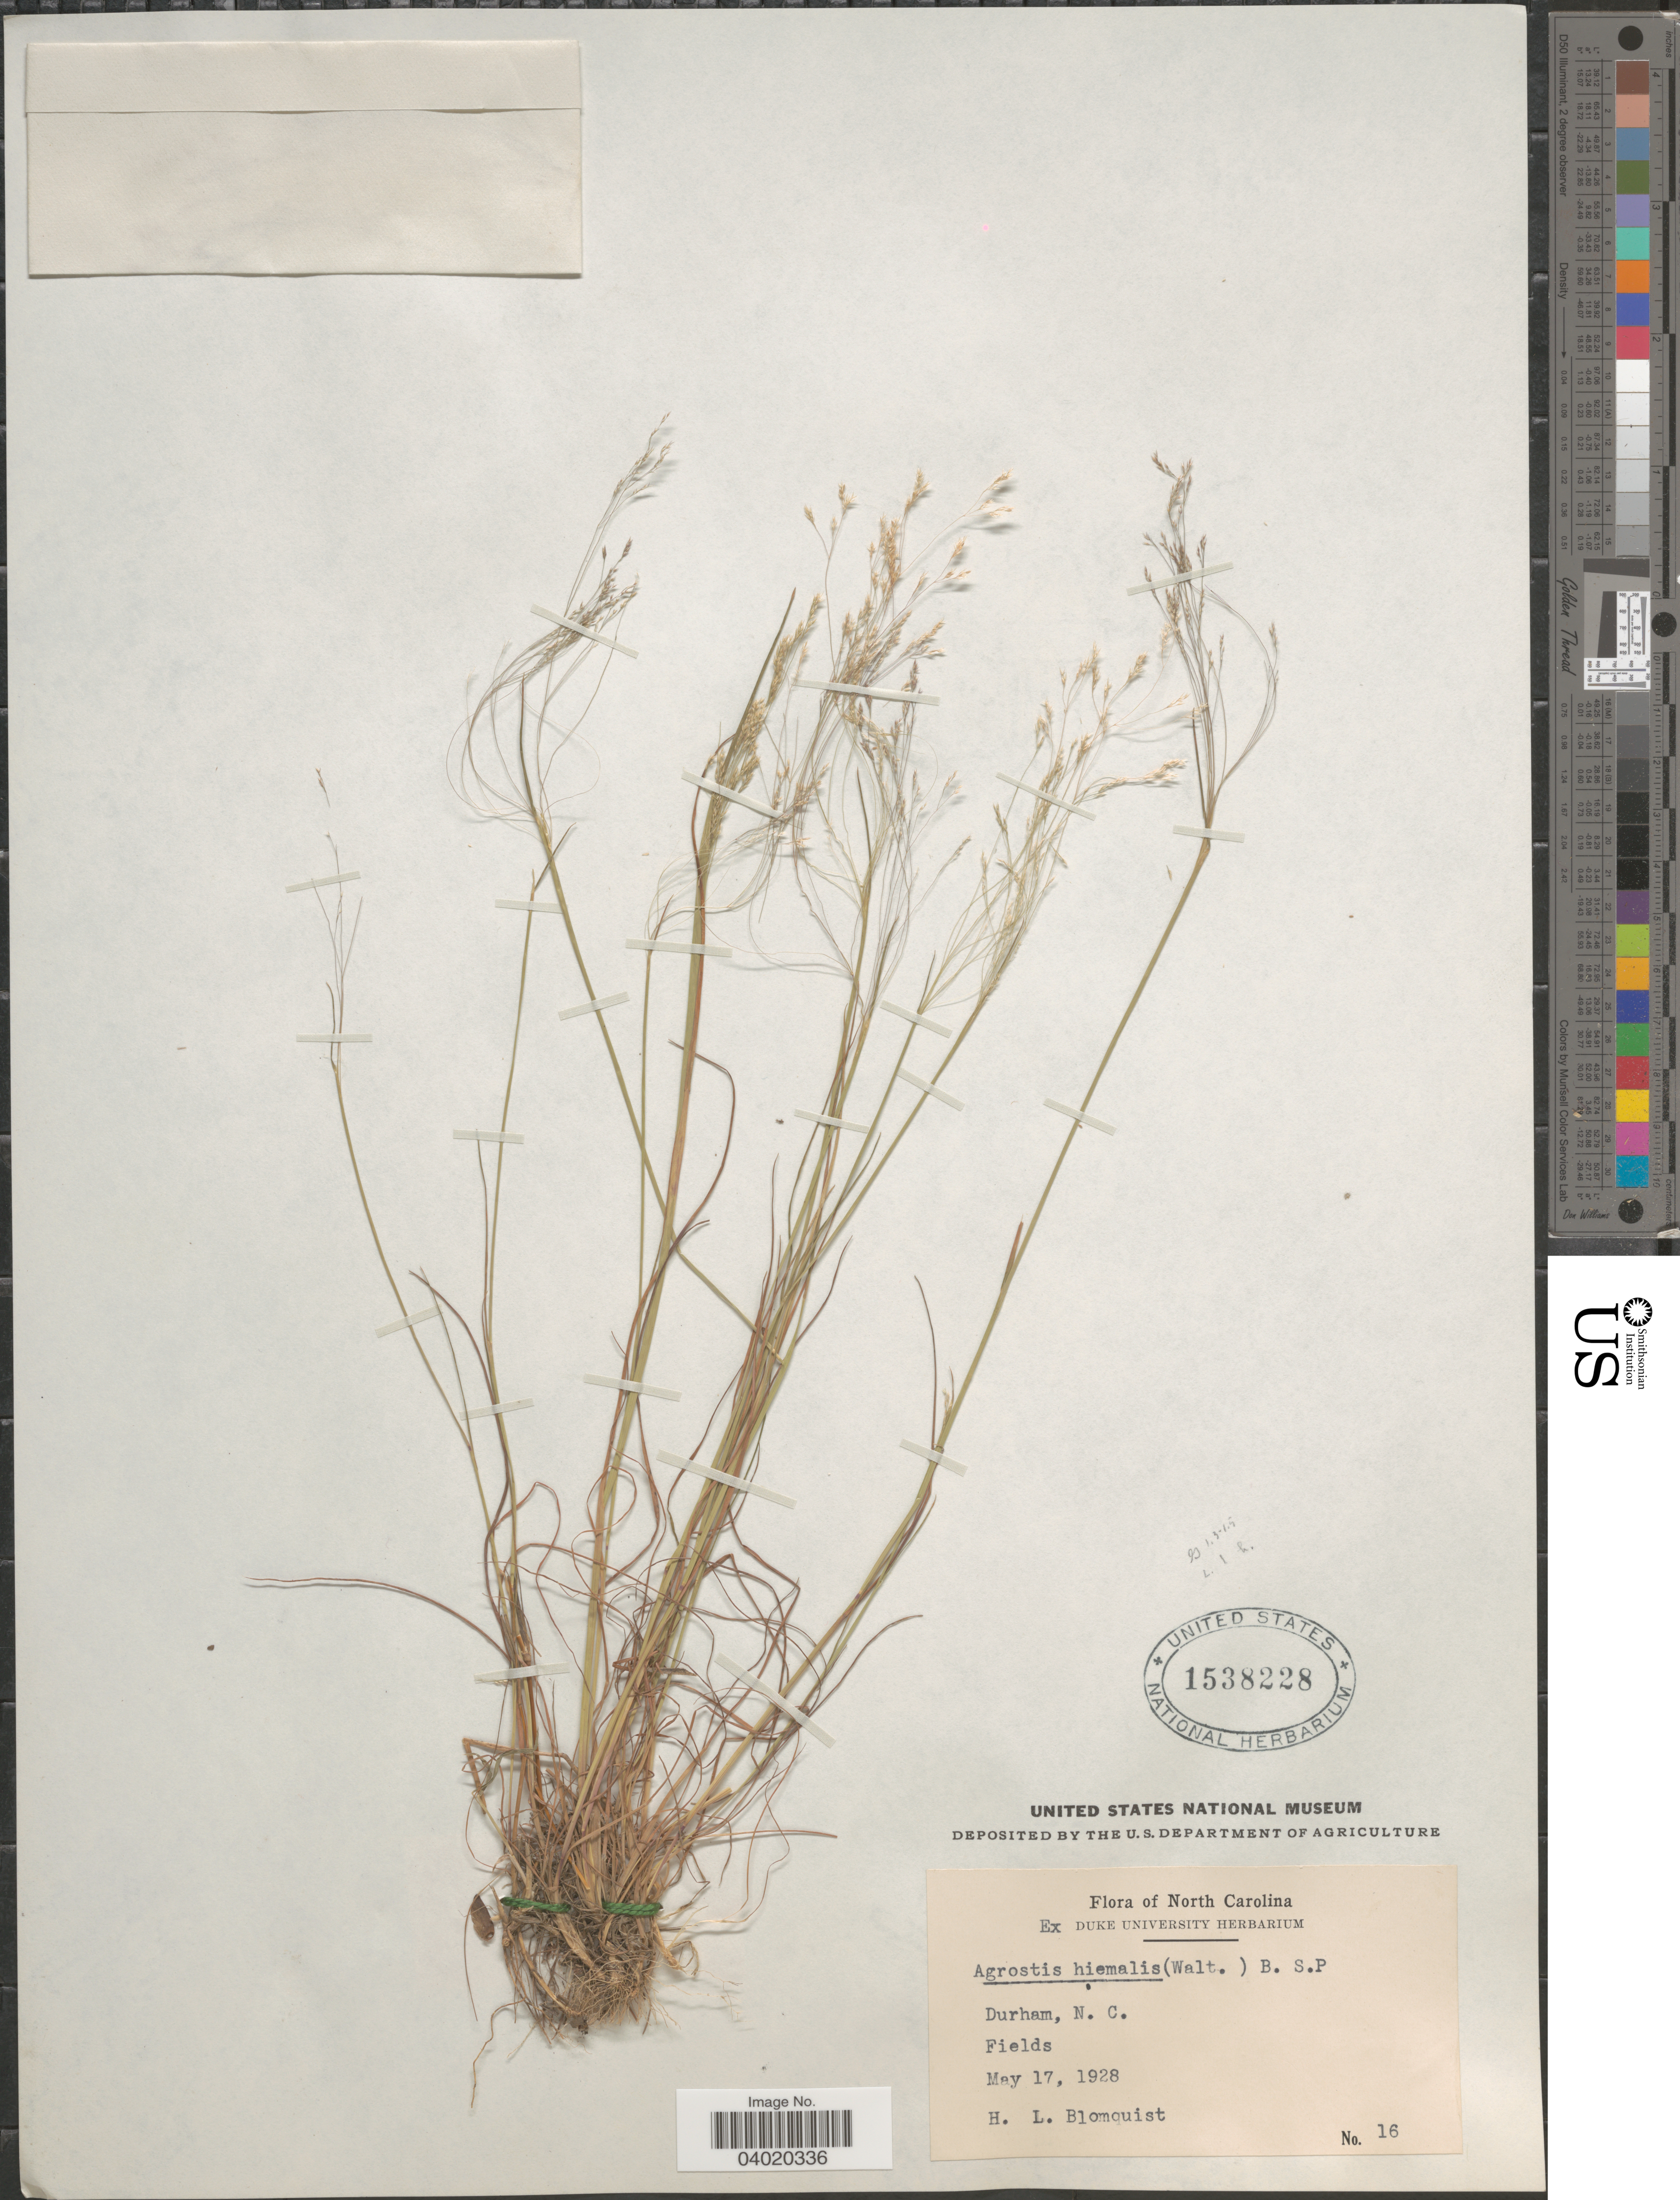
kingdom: Plantae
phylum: Tracheophyta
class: Liliopsida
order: Poales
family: Poaceae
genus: Agrostis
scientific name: Agrostis hyemalis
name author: (Walter) Britton et al.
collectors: H. Blomquist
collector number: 16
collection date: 1928-05-17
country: United States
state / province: North Carolina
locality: Durham.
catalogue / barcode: US 1538228